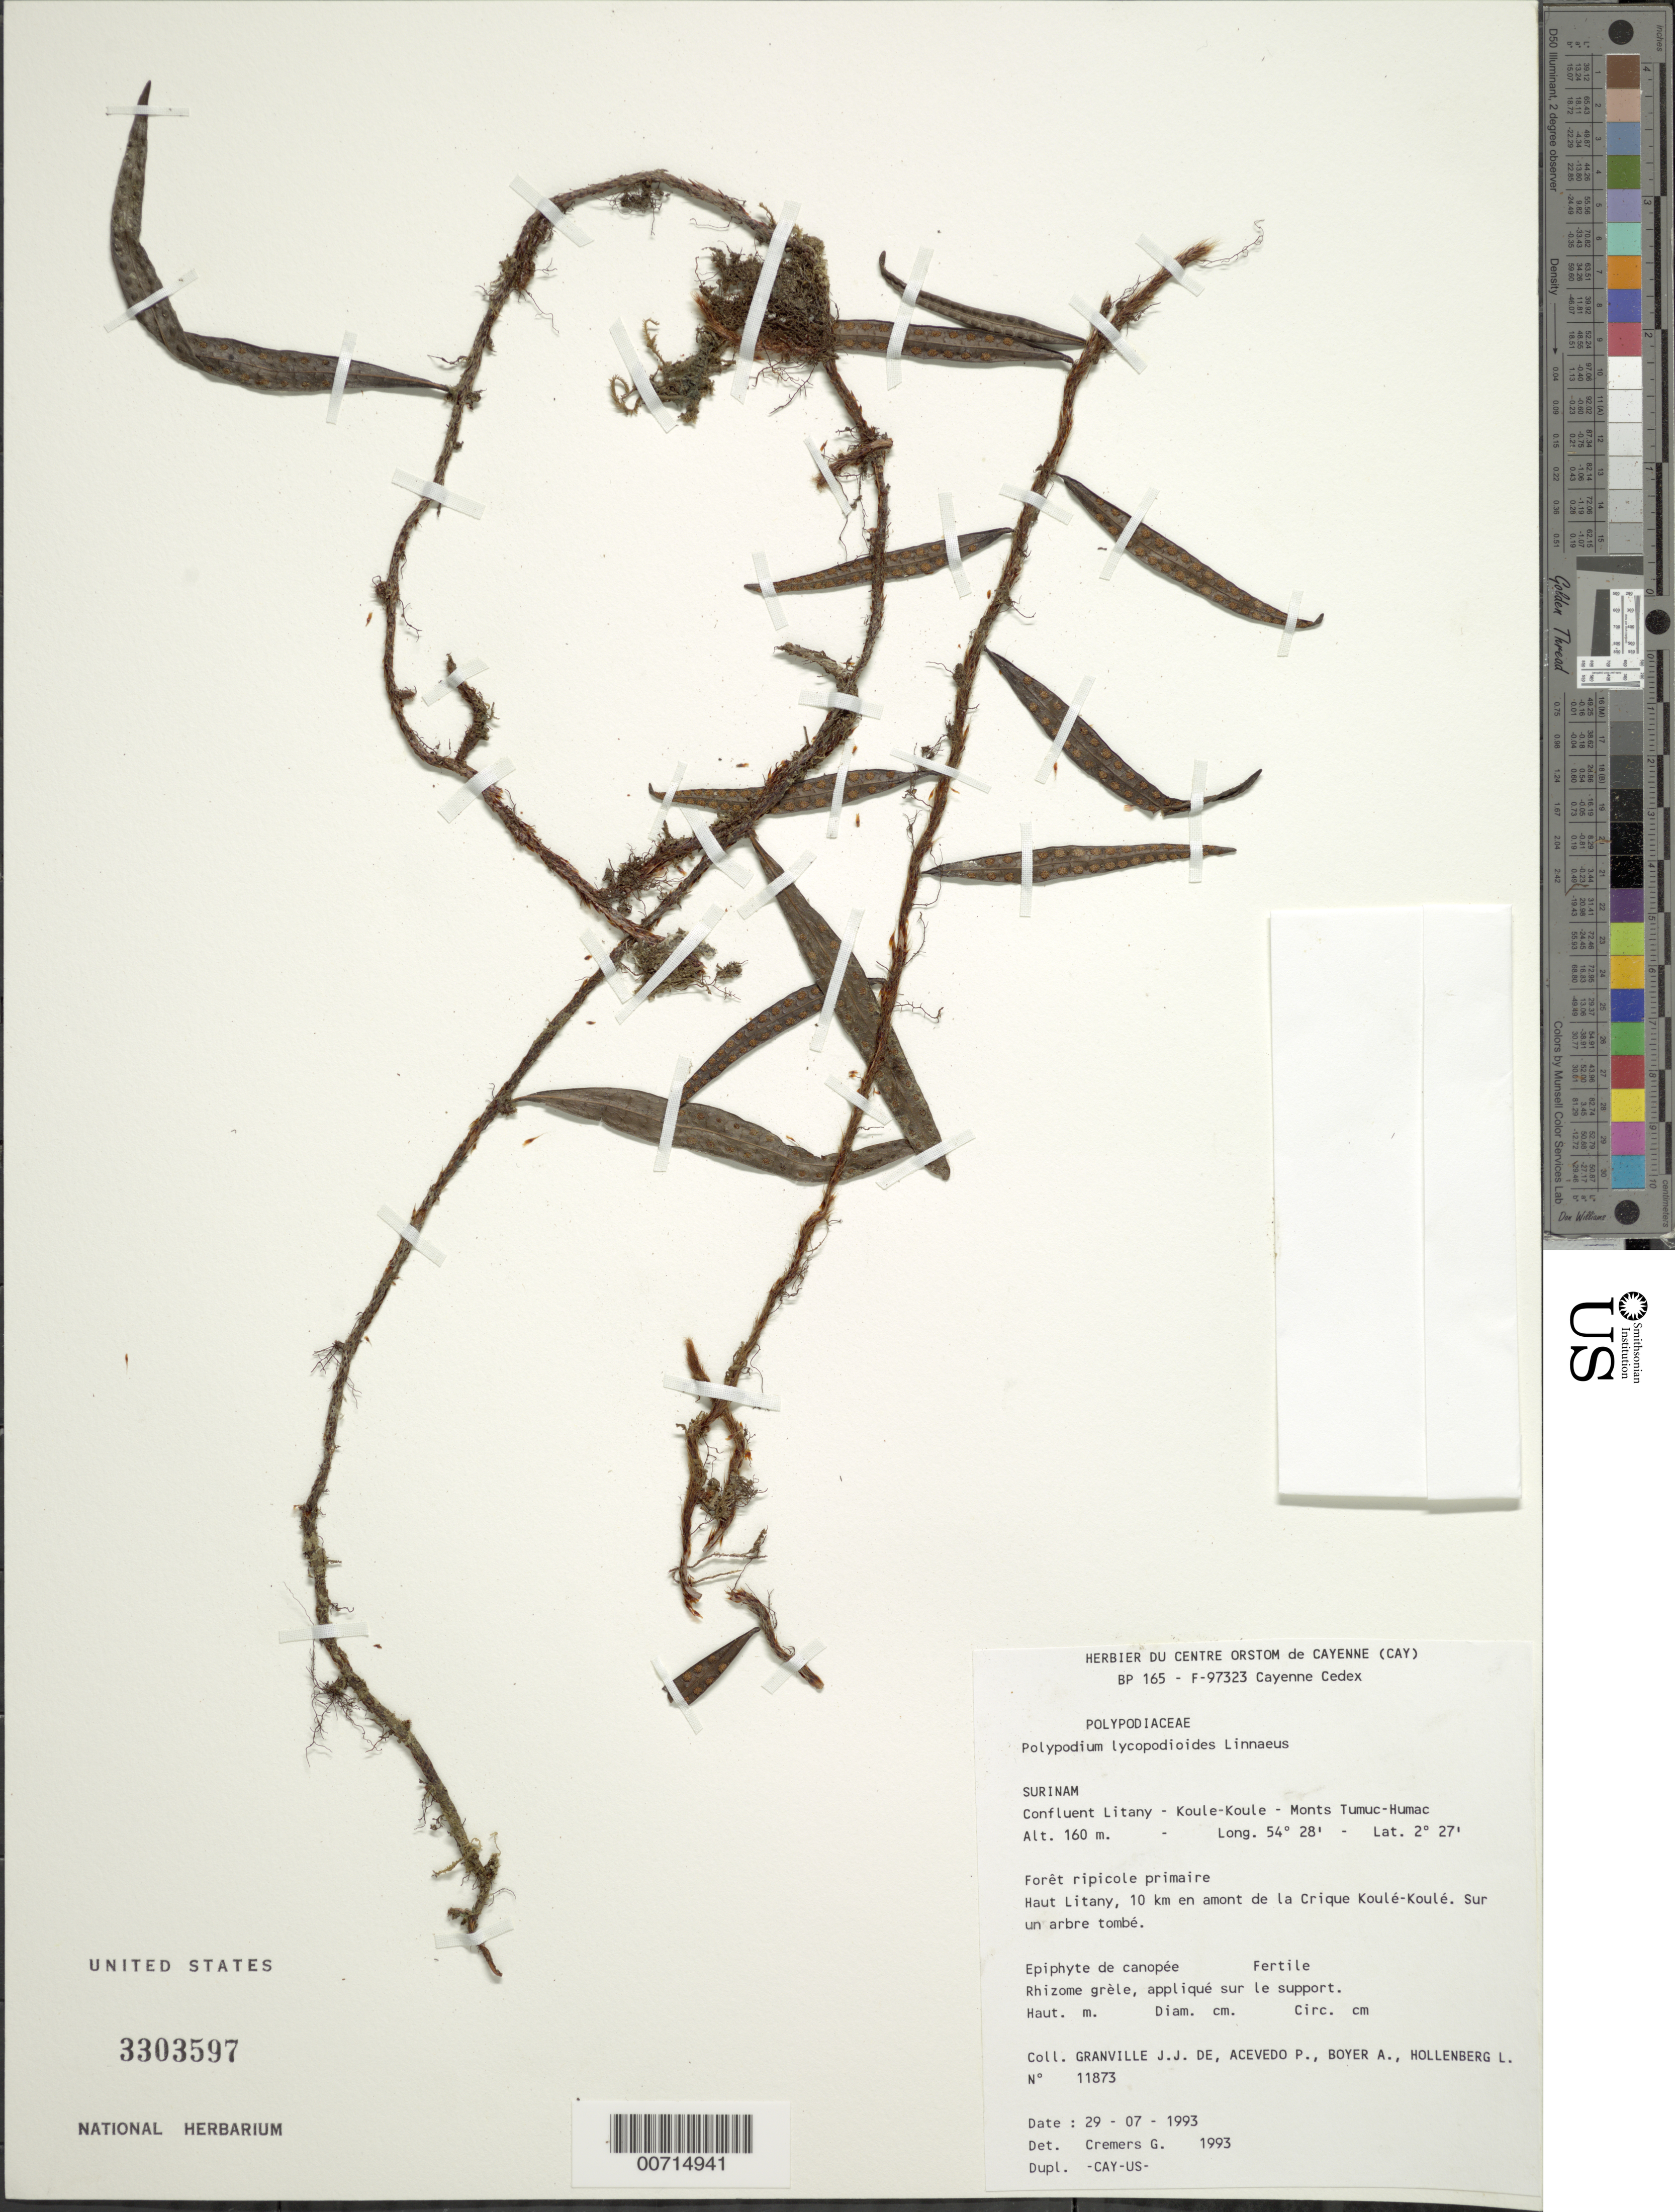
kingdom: Plantae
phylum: Tracheophyta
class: Polypodiopsida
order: Polypodiales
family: Polypodiaceae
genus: Microgramma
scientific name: Microgramma lycopodioides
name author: (L.) Copel.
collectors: J.-J. de Granville, P. Acevedo-Rodr., A. Boyer & L. Hollenberg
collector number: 11873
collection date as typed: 29-Jul-93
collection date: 1993-07-29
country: Suriname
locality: Litany R., confl with Koule-Koule, Monts Tumuc-Humac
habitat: Primary riparian forest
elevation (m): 160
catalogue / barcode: US 3303597